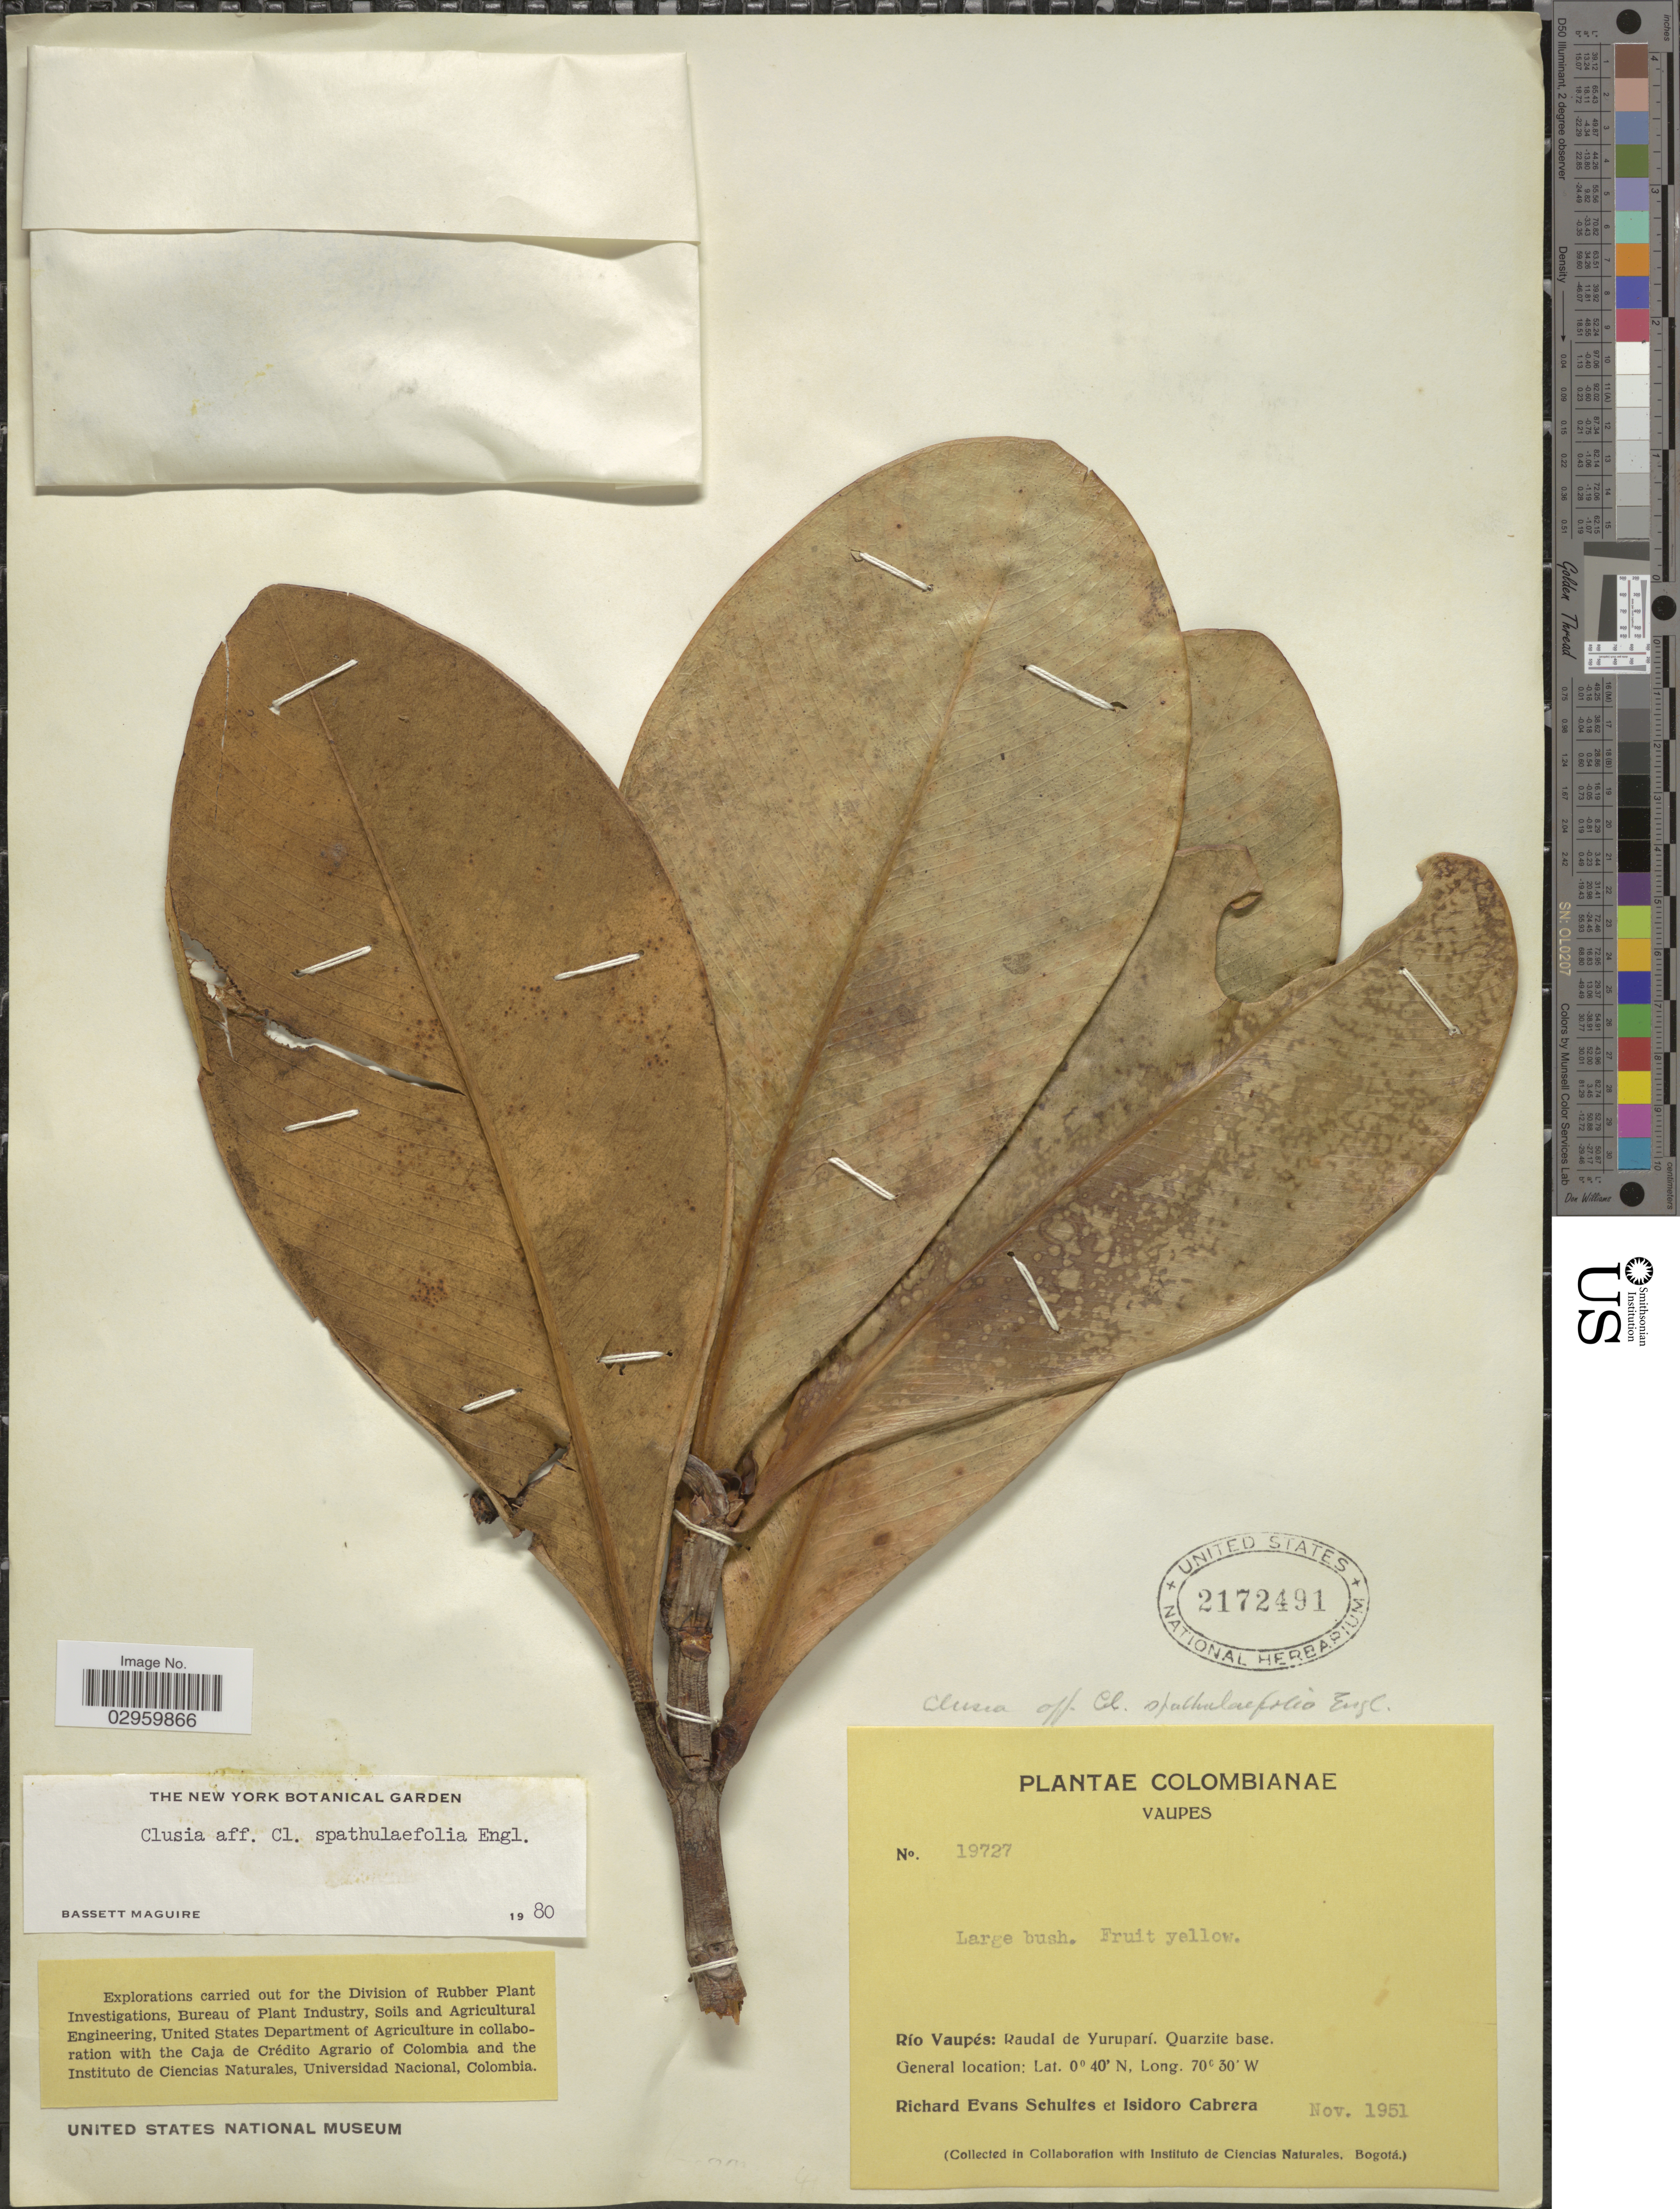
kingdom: Plantae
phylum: Tracheophyta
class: Magnoliopsida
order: Malpighiales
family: Clusiaceae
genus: Clusia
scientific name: Clusia spathulifolia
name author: Engl.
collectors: R. E. Schultes & I. Cabrera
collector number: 19727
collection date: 1951-11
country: Colombia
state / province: Vaupés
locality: Río Vaupés: Raudal de Yuruparí. Quarzite base.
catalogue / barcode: US 2172491